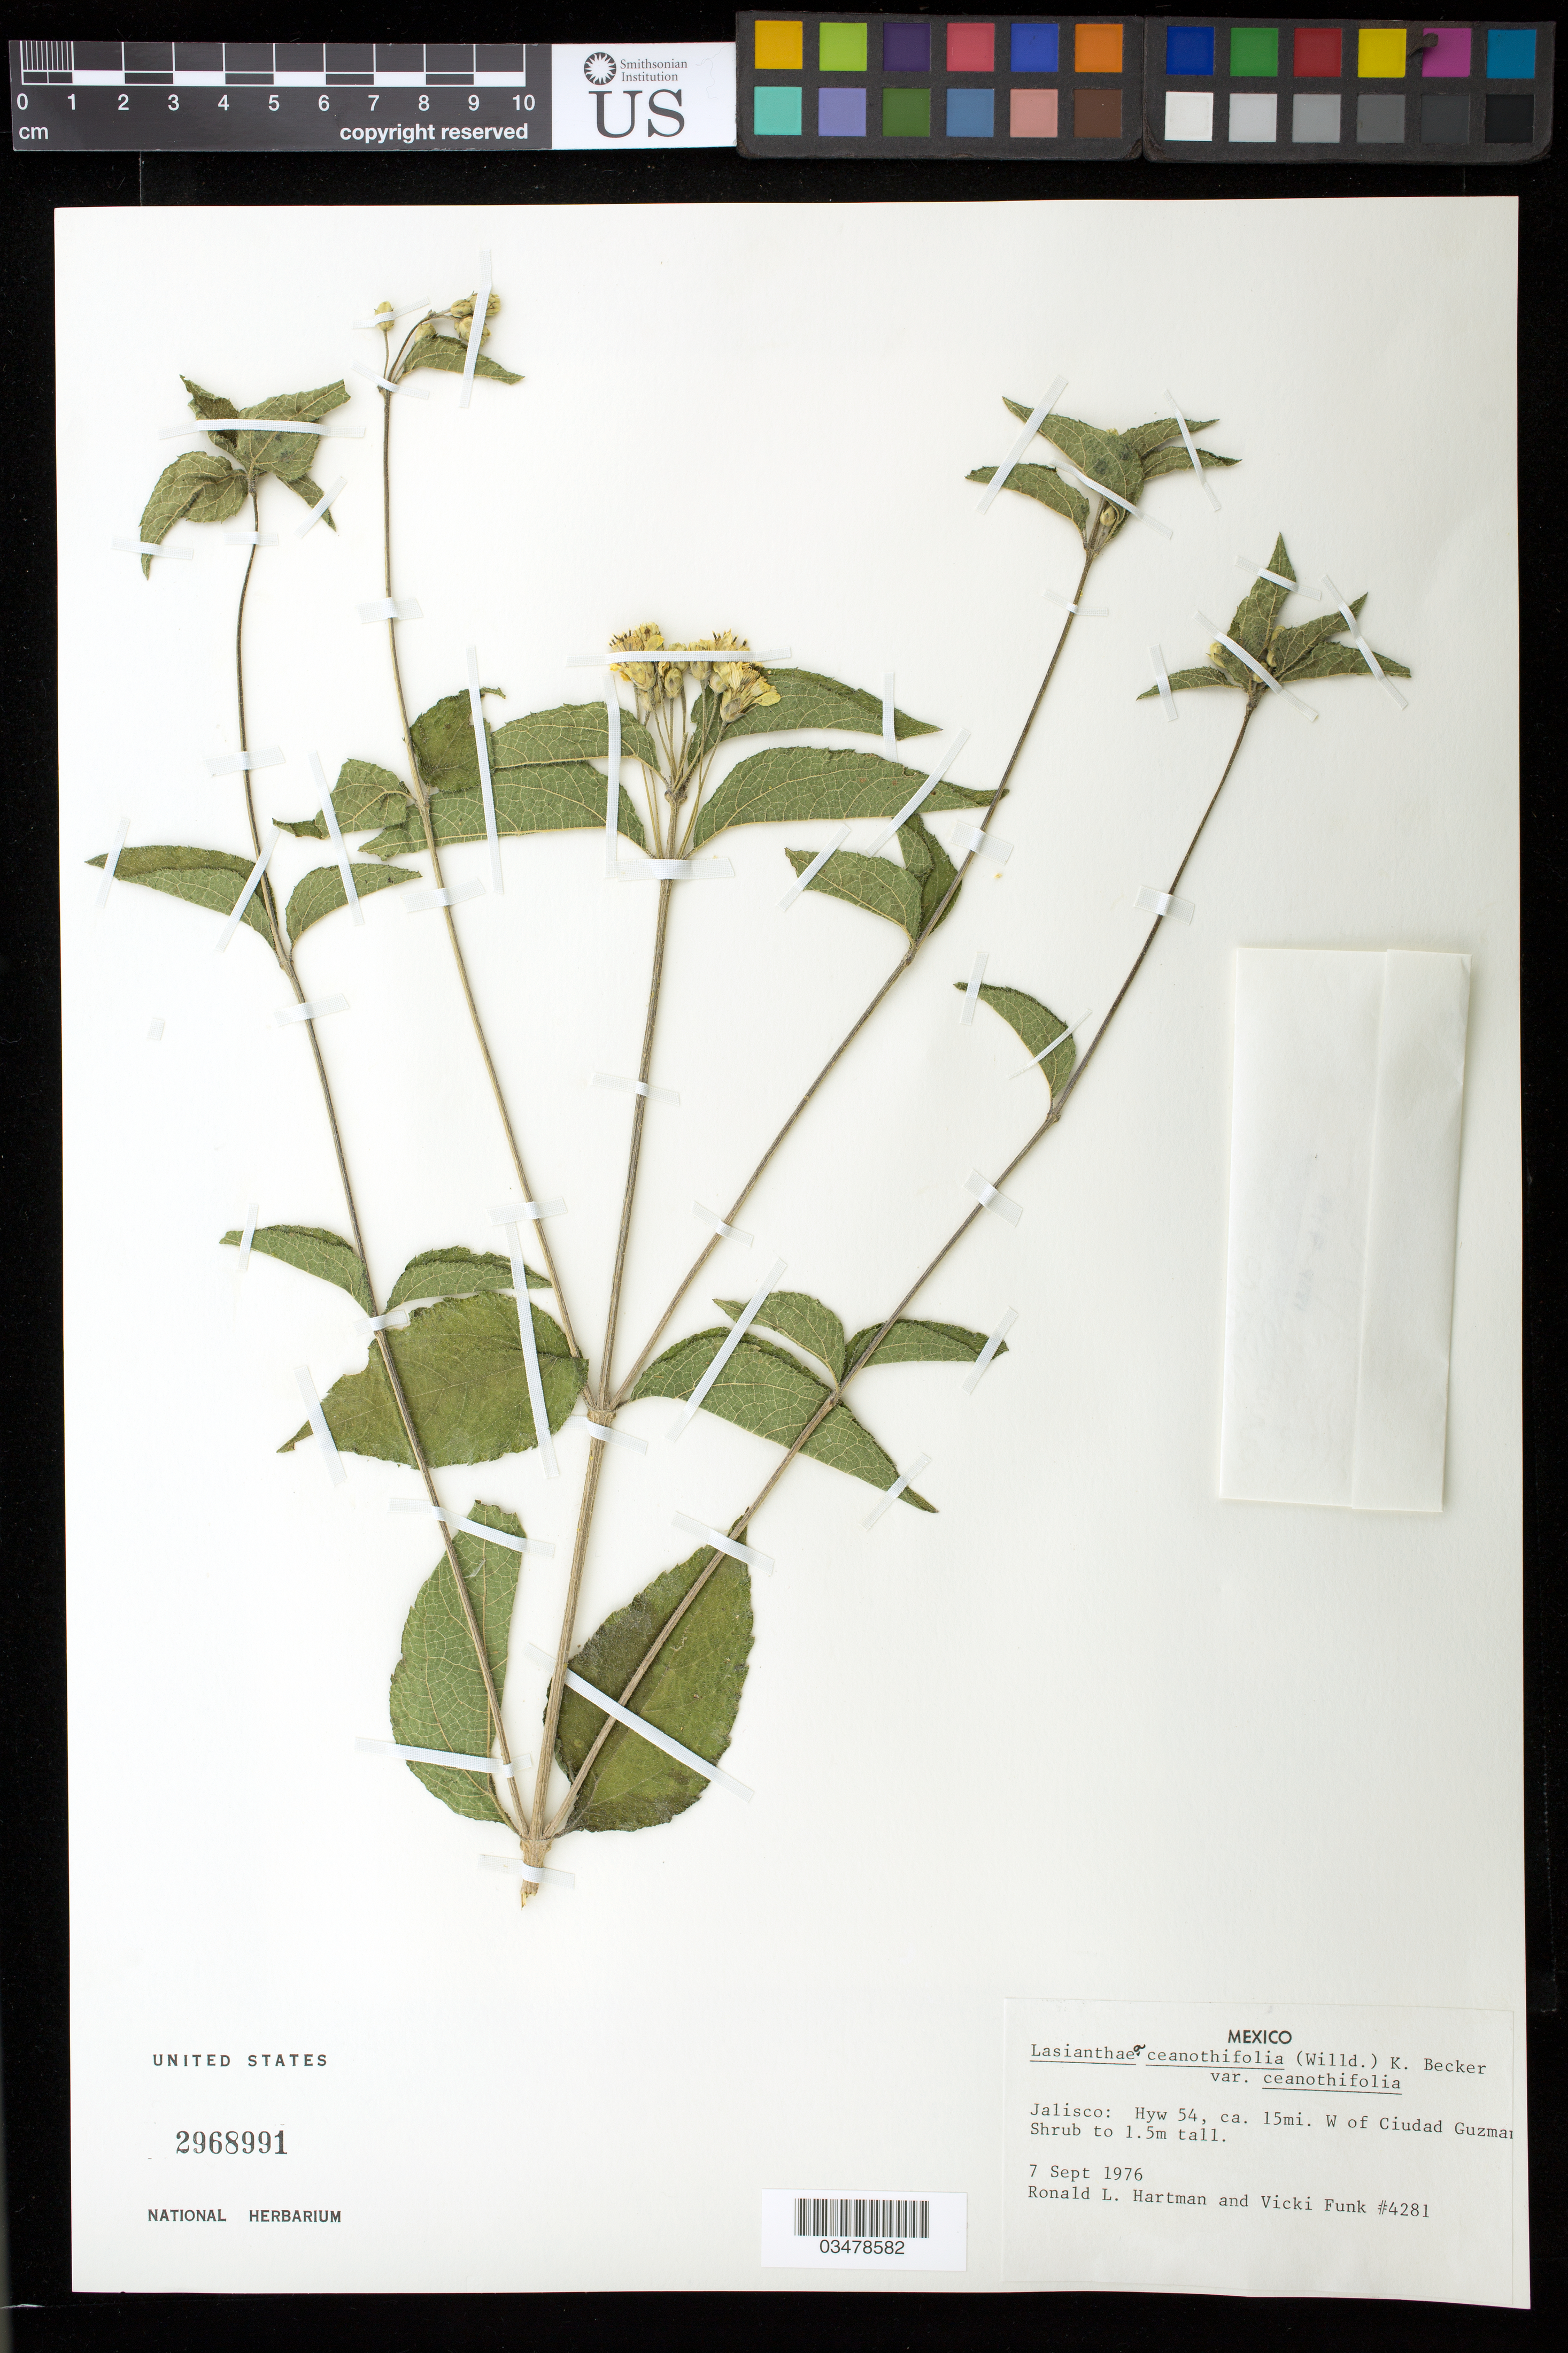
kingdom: Plantae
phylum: Tracheophyta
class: Magnoliopsida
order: Asterales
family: Asteraceae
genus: Lasianthaea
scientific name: Lasianthaea ceanothifolia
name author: (Willd.) K.M. Becker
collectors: R. Hartman & V. Funk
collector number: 4281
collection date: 1976-09-07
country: Mexico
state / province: Jalisco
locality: Hwy 54, ca 15 mi W of Ciudad Guzman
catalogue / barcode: US 2968991